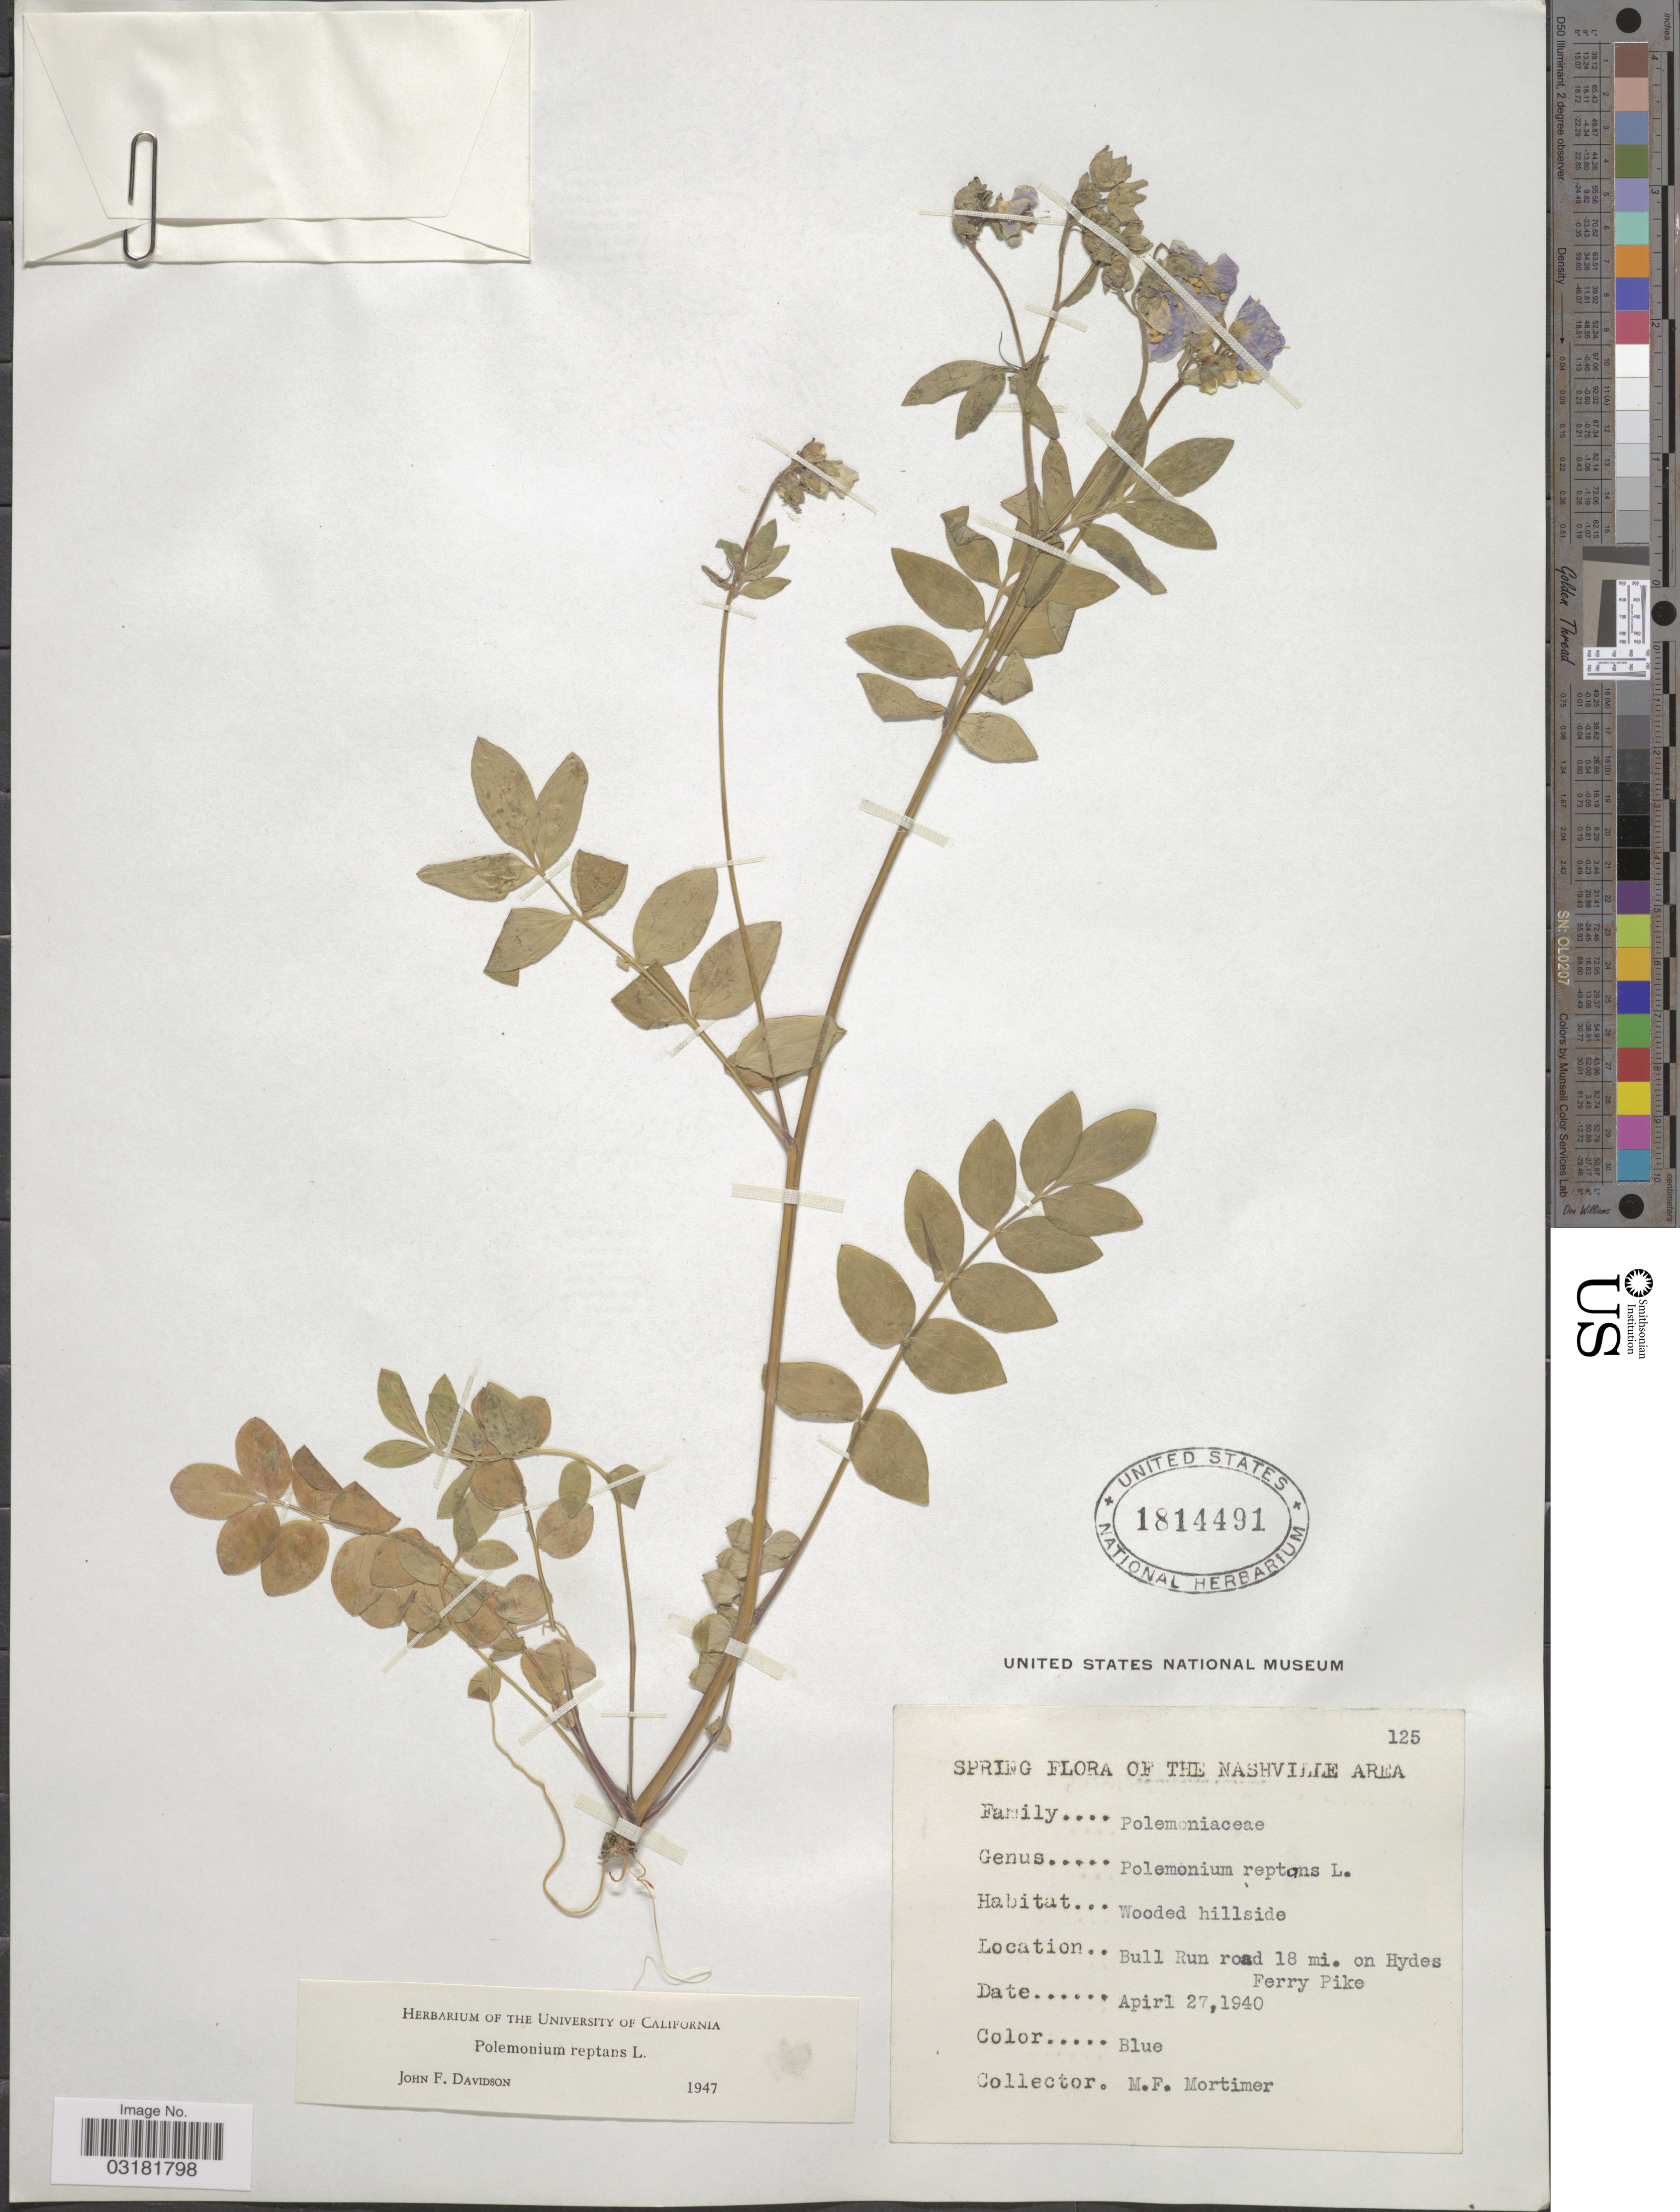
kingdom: Plantae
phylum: Tracheophyta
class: Magnoliopsida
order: Ericales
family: Polemoniaceae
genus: Polemonium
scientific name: Polemonium reptans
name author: L.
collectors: M. Mortimer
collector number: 125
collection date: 1940-04-27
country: United States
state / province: Tennessee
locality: The Nashville Area. Bull Run Road 18 mi. on Hydes Ferry Pike.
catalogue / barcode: US 1814491